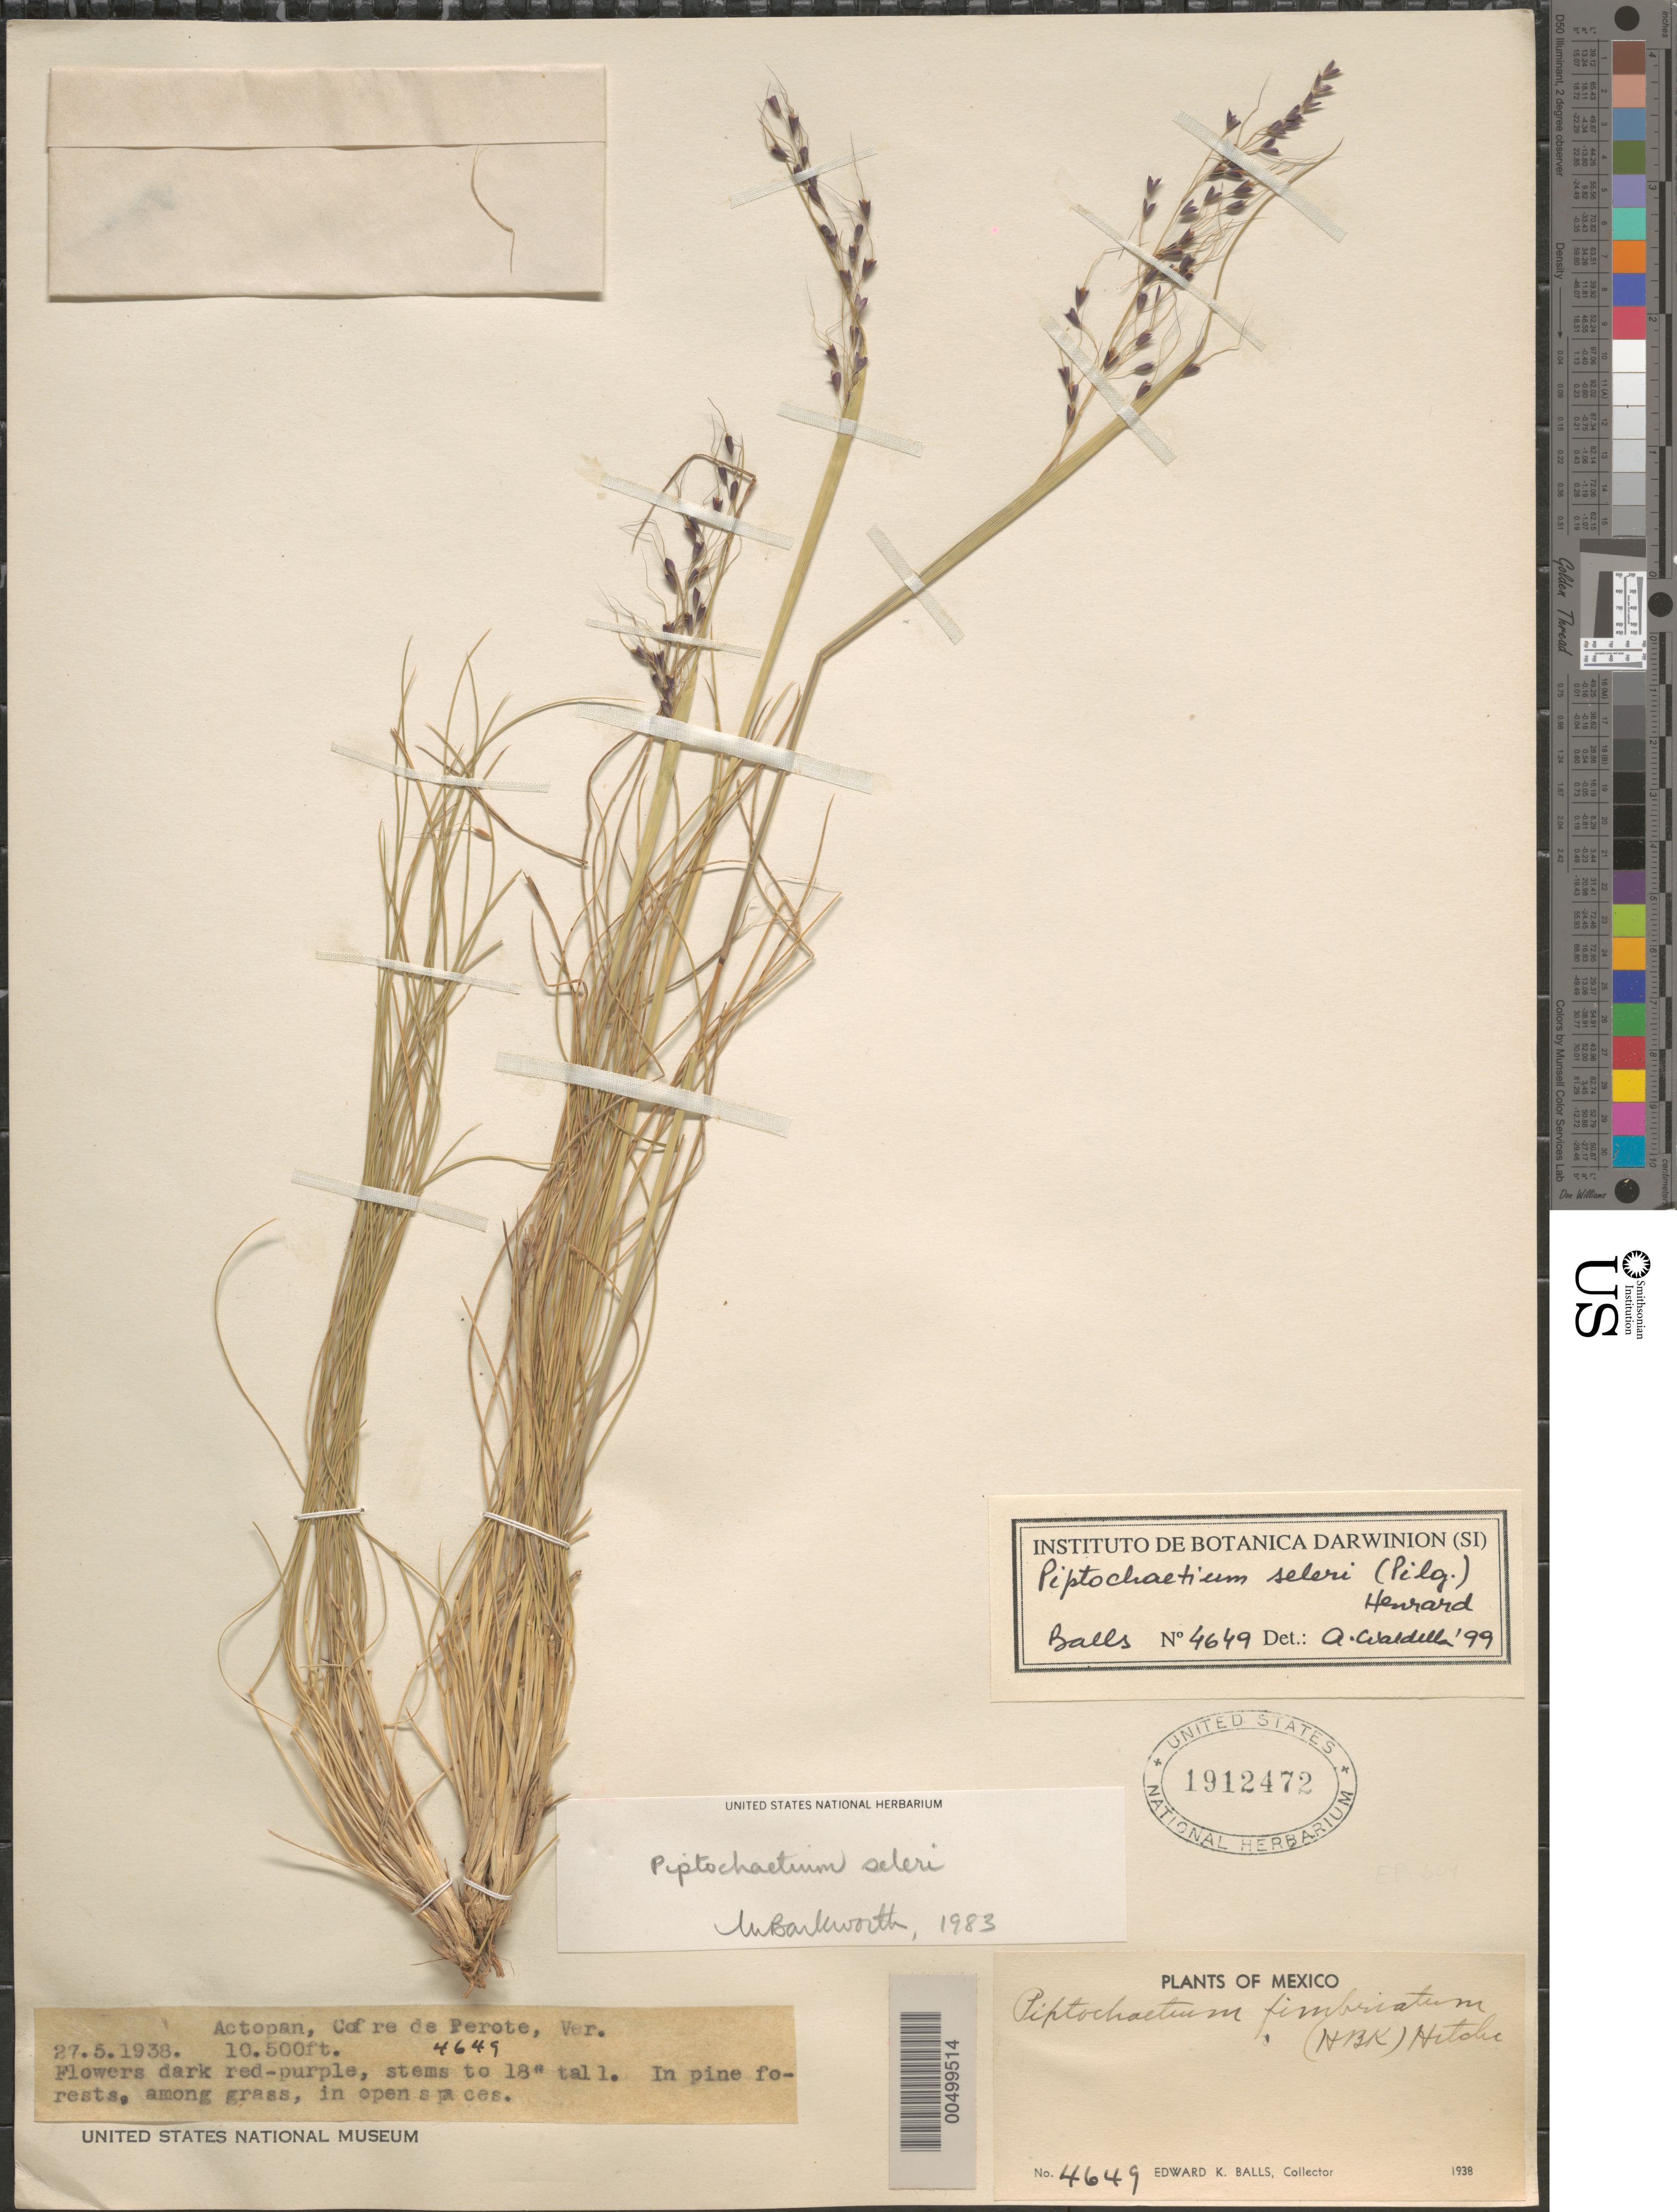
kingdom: Plantae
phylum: Tracheophyta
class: Liliopsida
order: Poales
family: Poaceae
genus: Piptochaetium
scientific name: Piptochaetium seleri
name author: (Pilg.) Henr.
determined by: Barkworth, M. E.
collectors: E. K. Balls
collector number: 4649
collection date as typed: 27 May 1938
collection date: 1938-05-27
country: Mexico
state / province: Veracruz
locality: Actopan, Cofre de Perote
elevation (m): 3200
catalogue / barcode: US 1912472